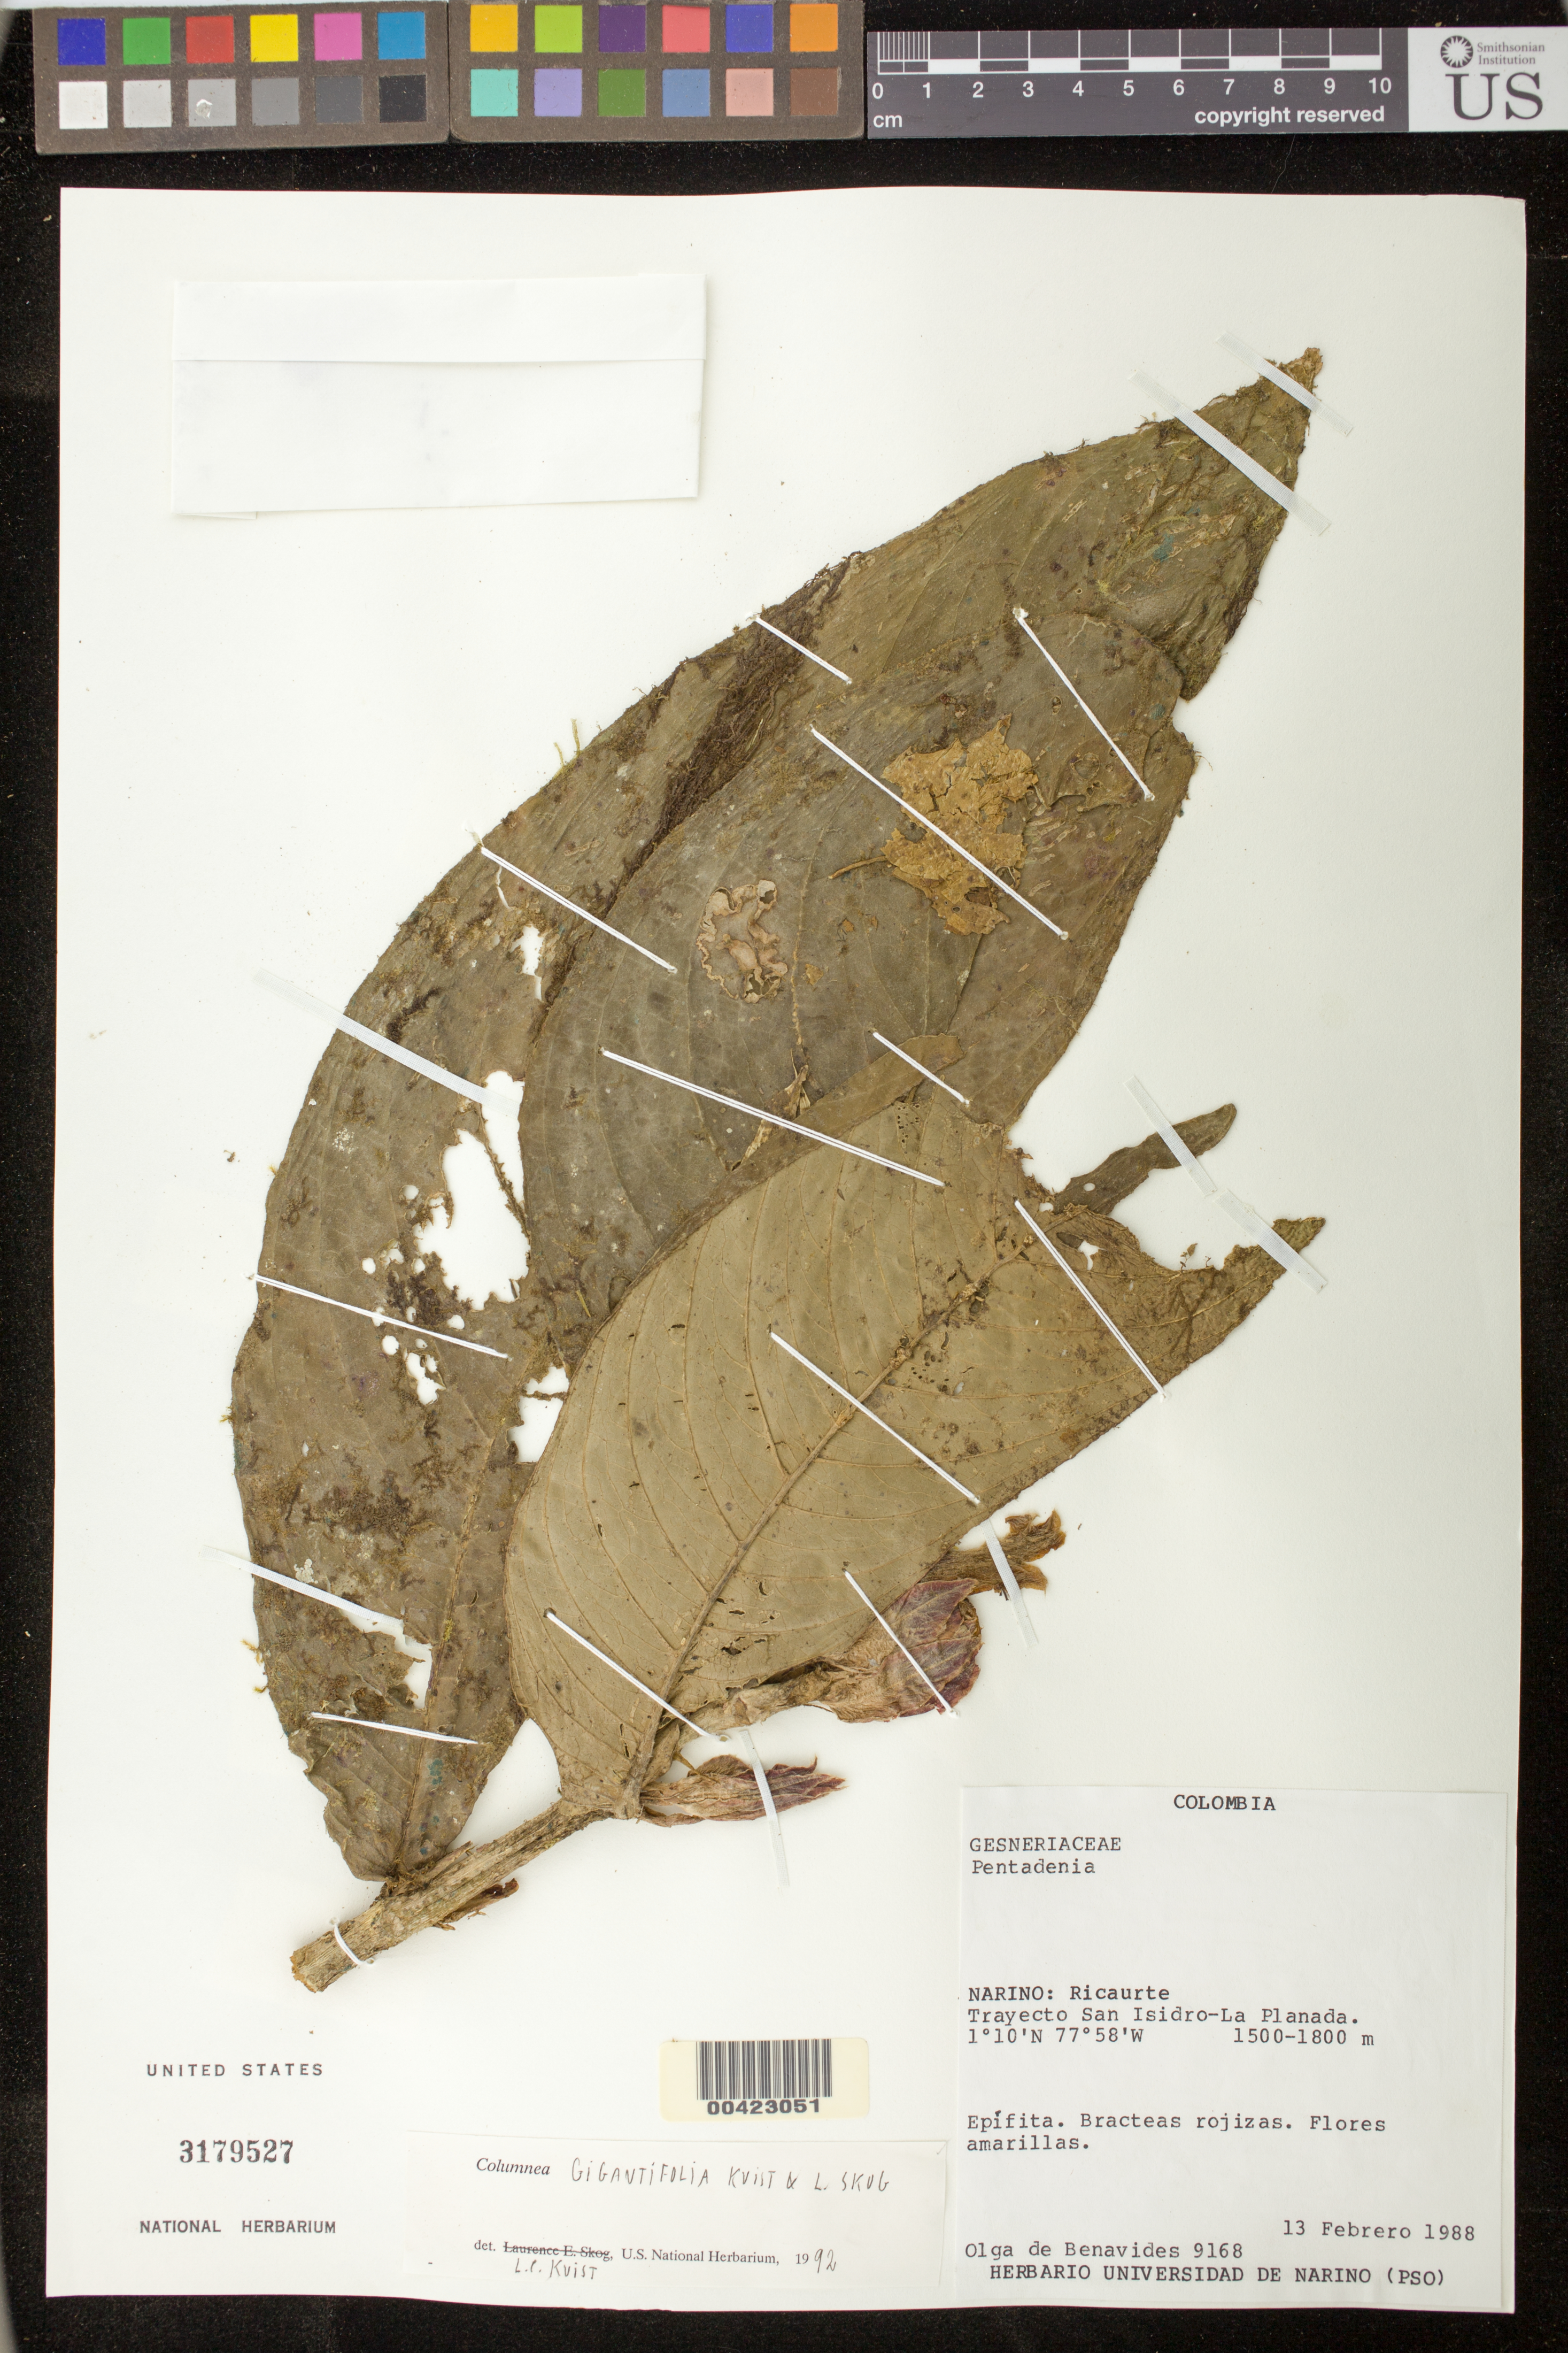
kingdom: Plantae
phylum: Tracheophyta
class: Magnoliopsida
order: Lamiales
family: Gesneriaceae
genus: Columnea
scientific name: Columnea gigantifolia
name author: L.P. Kvist & L.E. Skog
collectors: Olga S. de Benavides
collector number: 9168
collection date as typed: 13 Feb 1988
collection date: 1988-02-13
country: Colombia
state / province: Nariño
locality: Ricaurte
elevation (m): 1500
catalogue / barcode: US 3179527